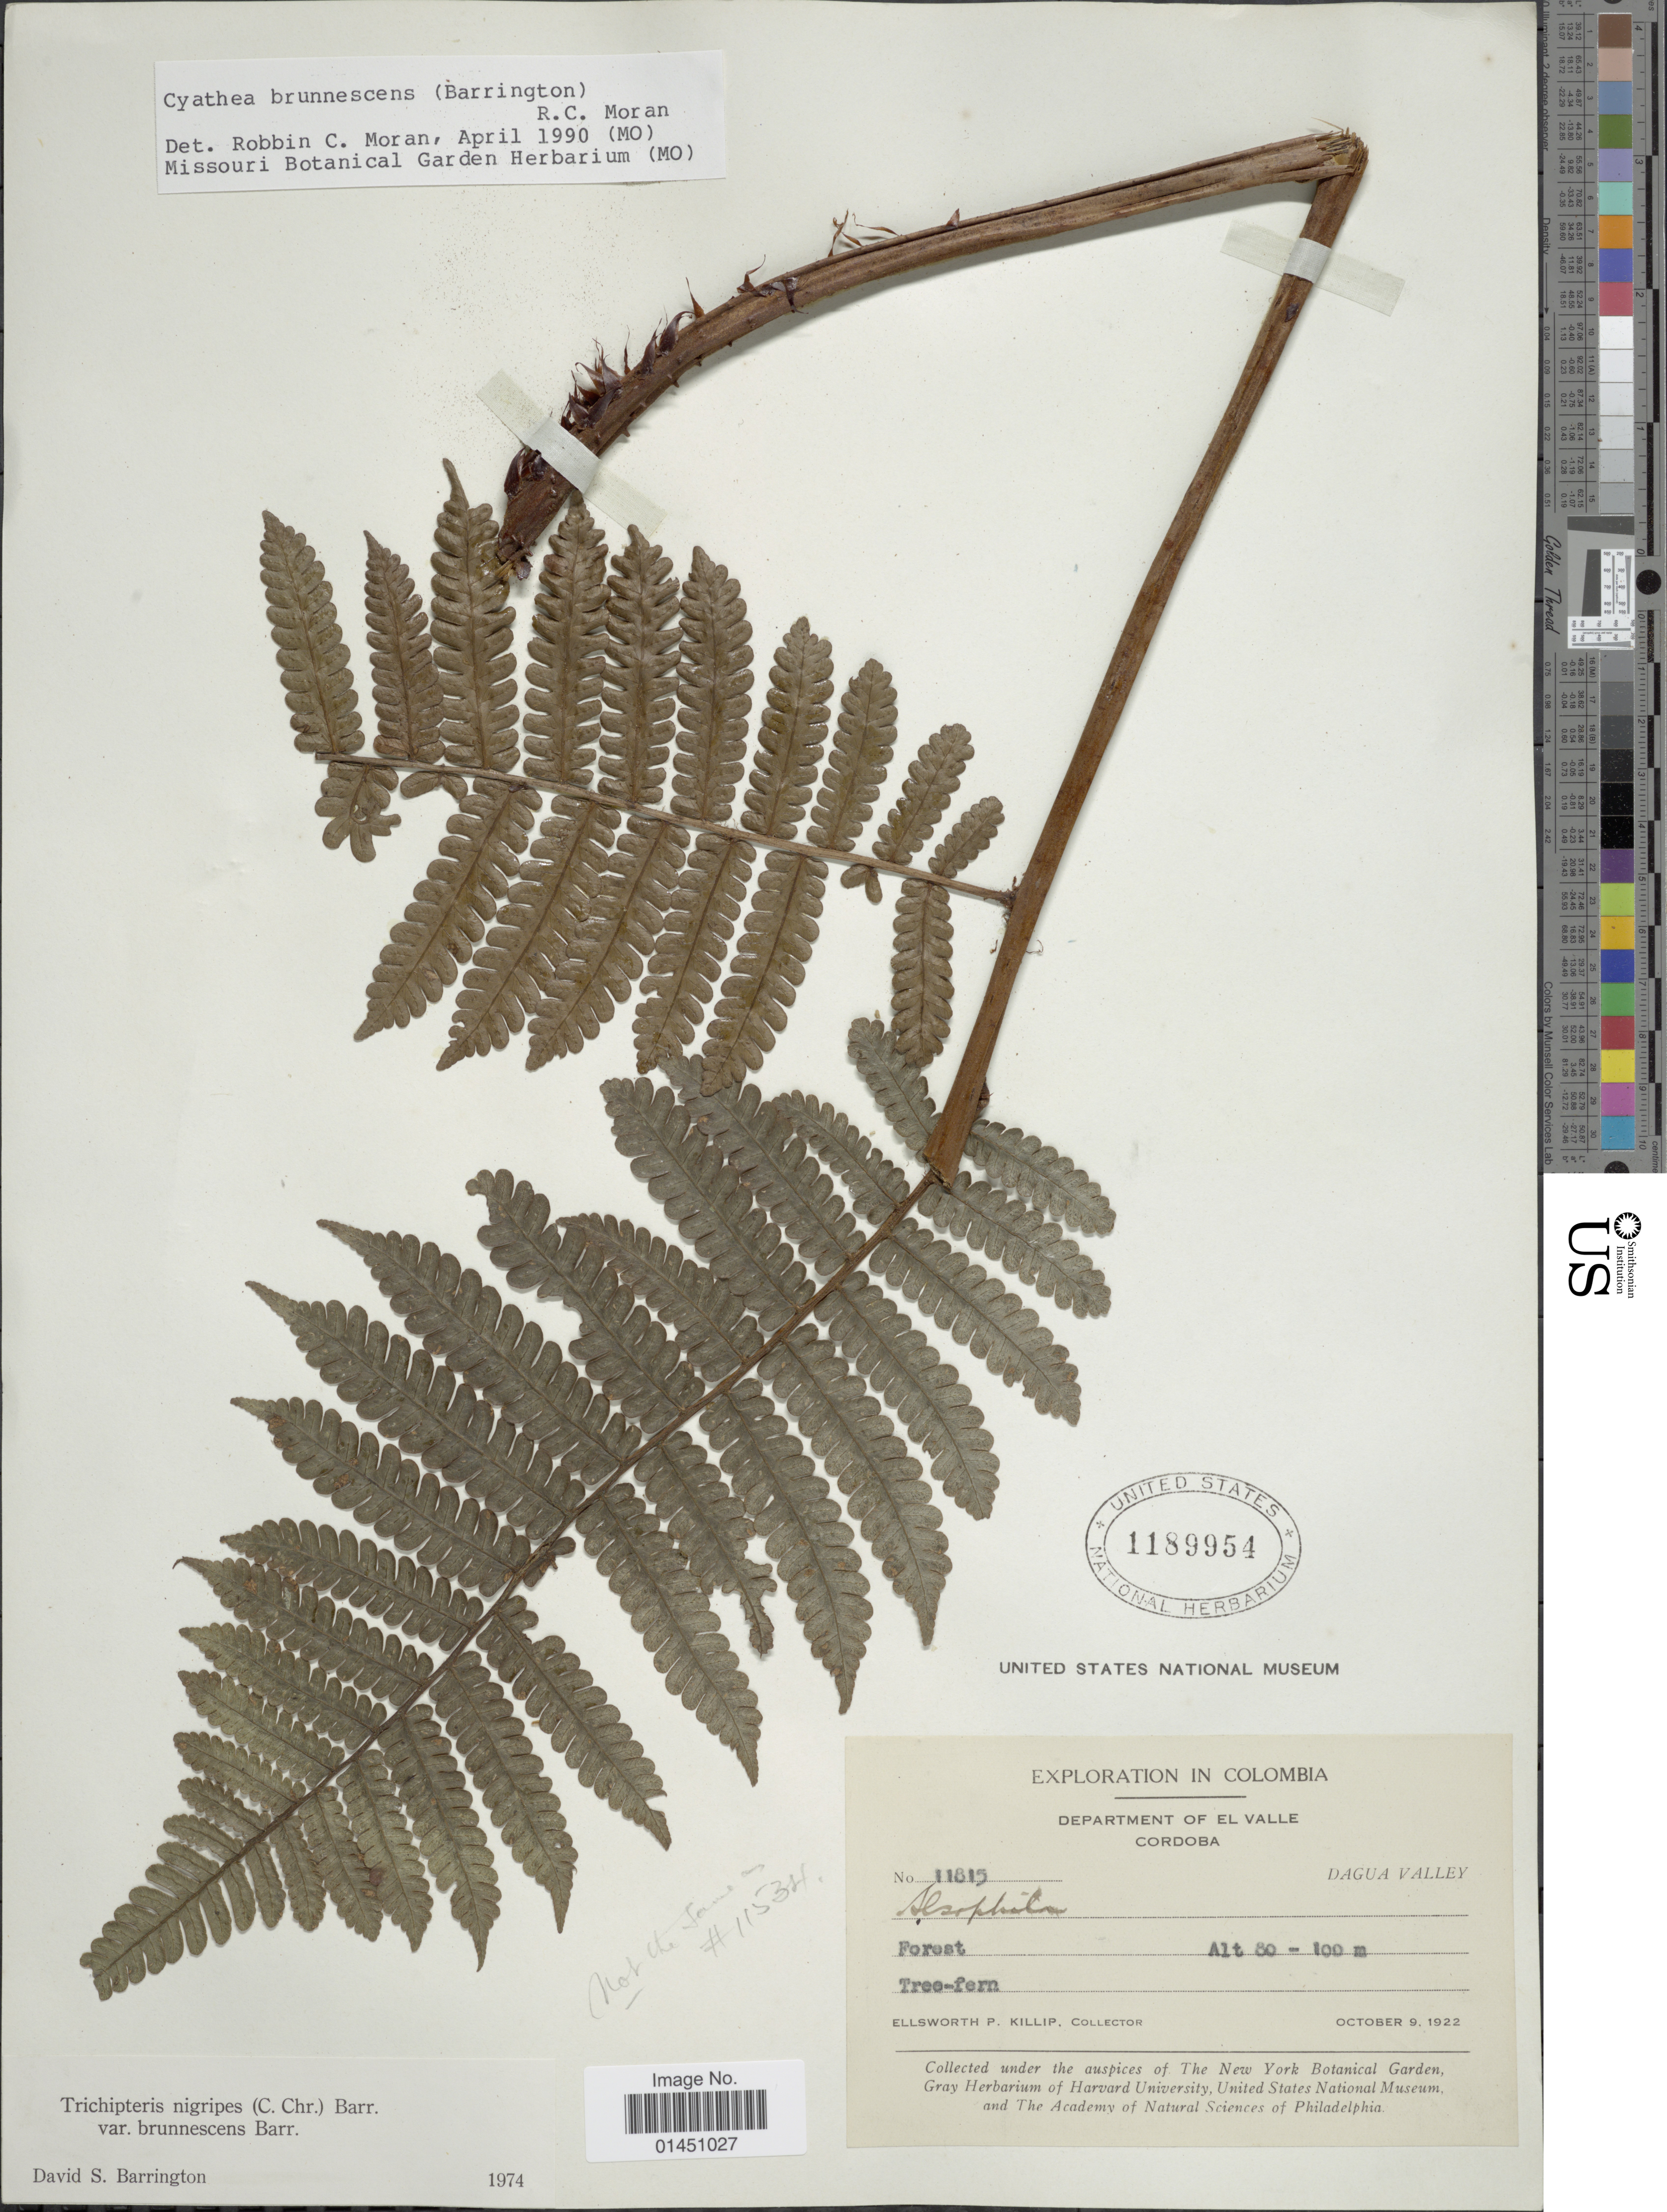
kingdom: Plantae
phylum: Tracheophyta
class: Polypodiopsida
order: Cyatheales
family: Cyatheaceae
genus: Cyathea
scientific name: Cyathea brunnescens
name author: (Barrington) R.C. Moran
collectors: E. P. Killip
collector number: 11815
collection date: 1922-10-09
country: Colombia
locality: Department of El Valle, Cordoba, Dagua Valley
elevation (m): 80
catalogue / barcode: US 1189954